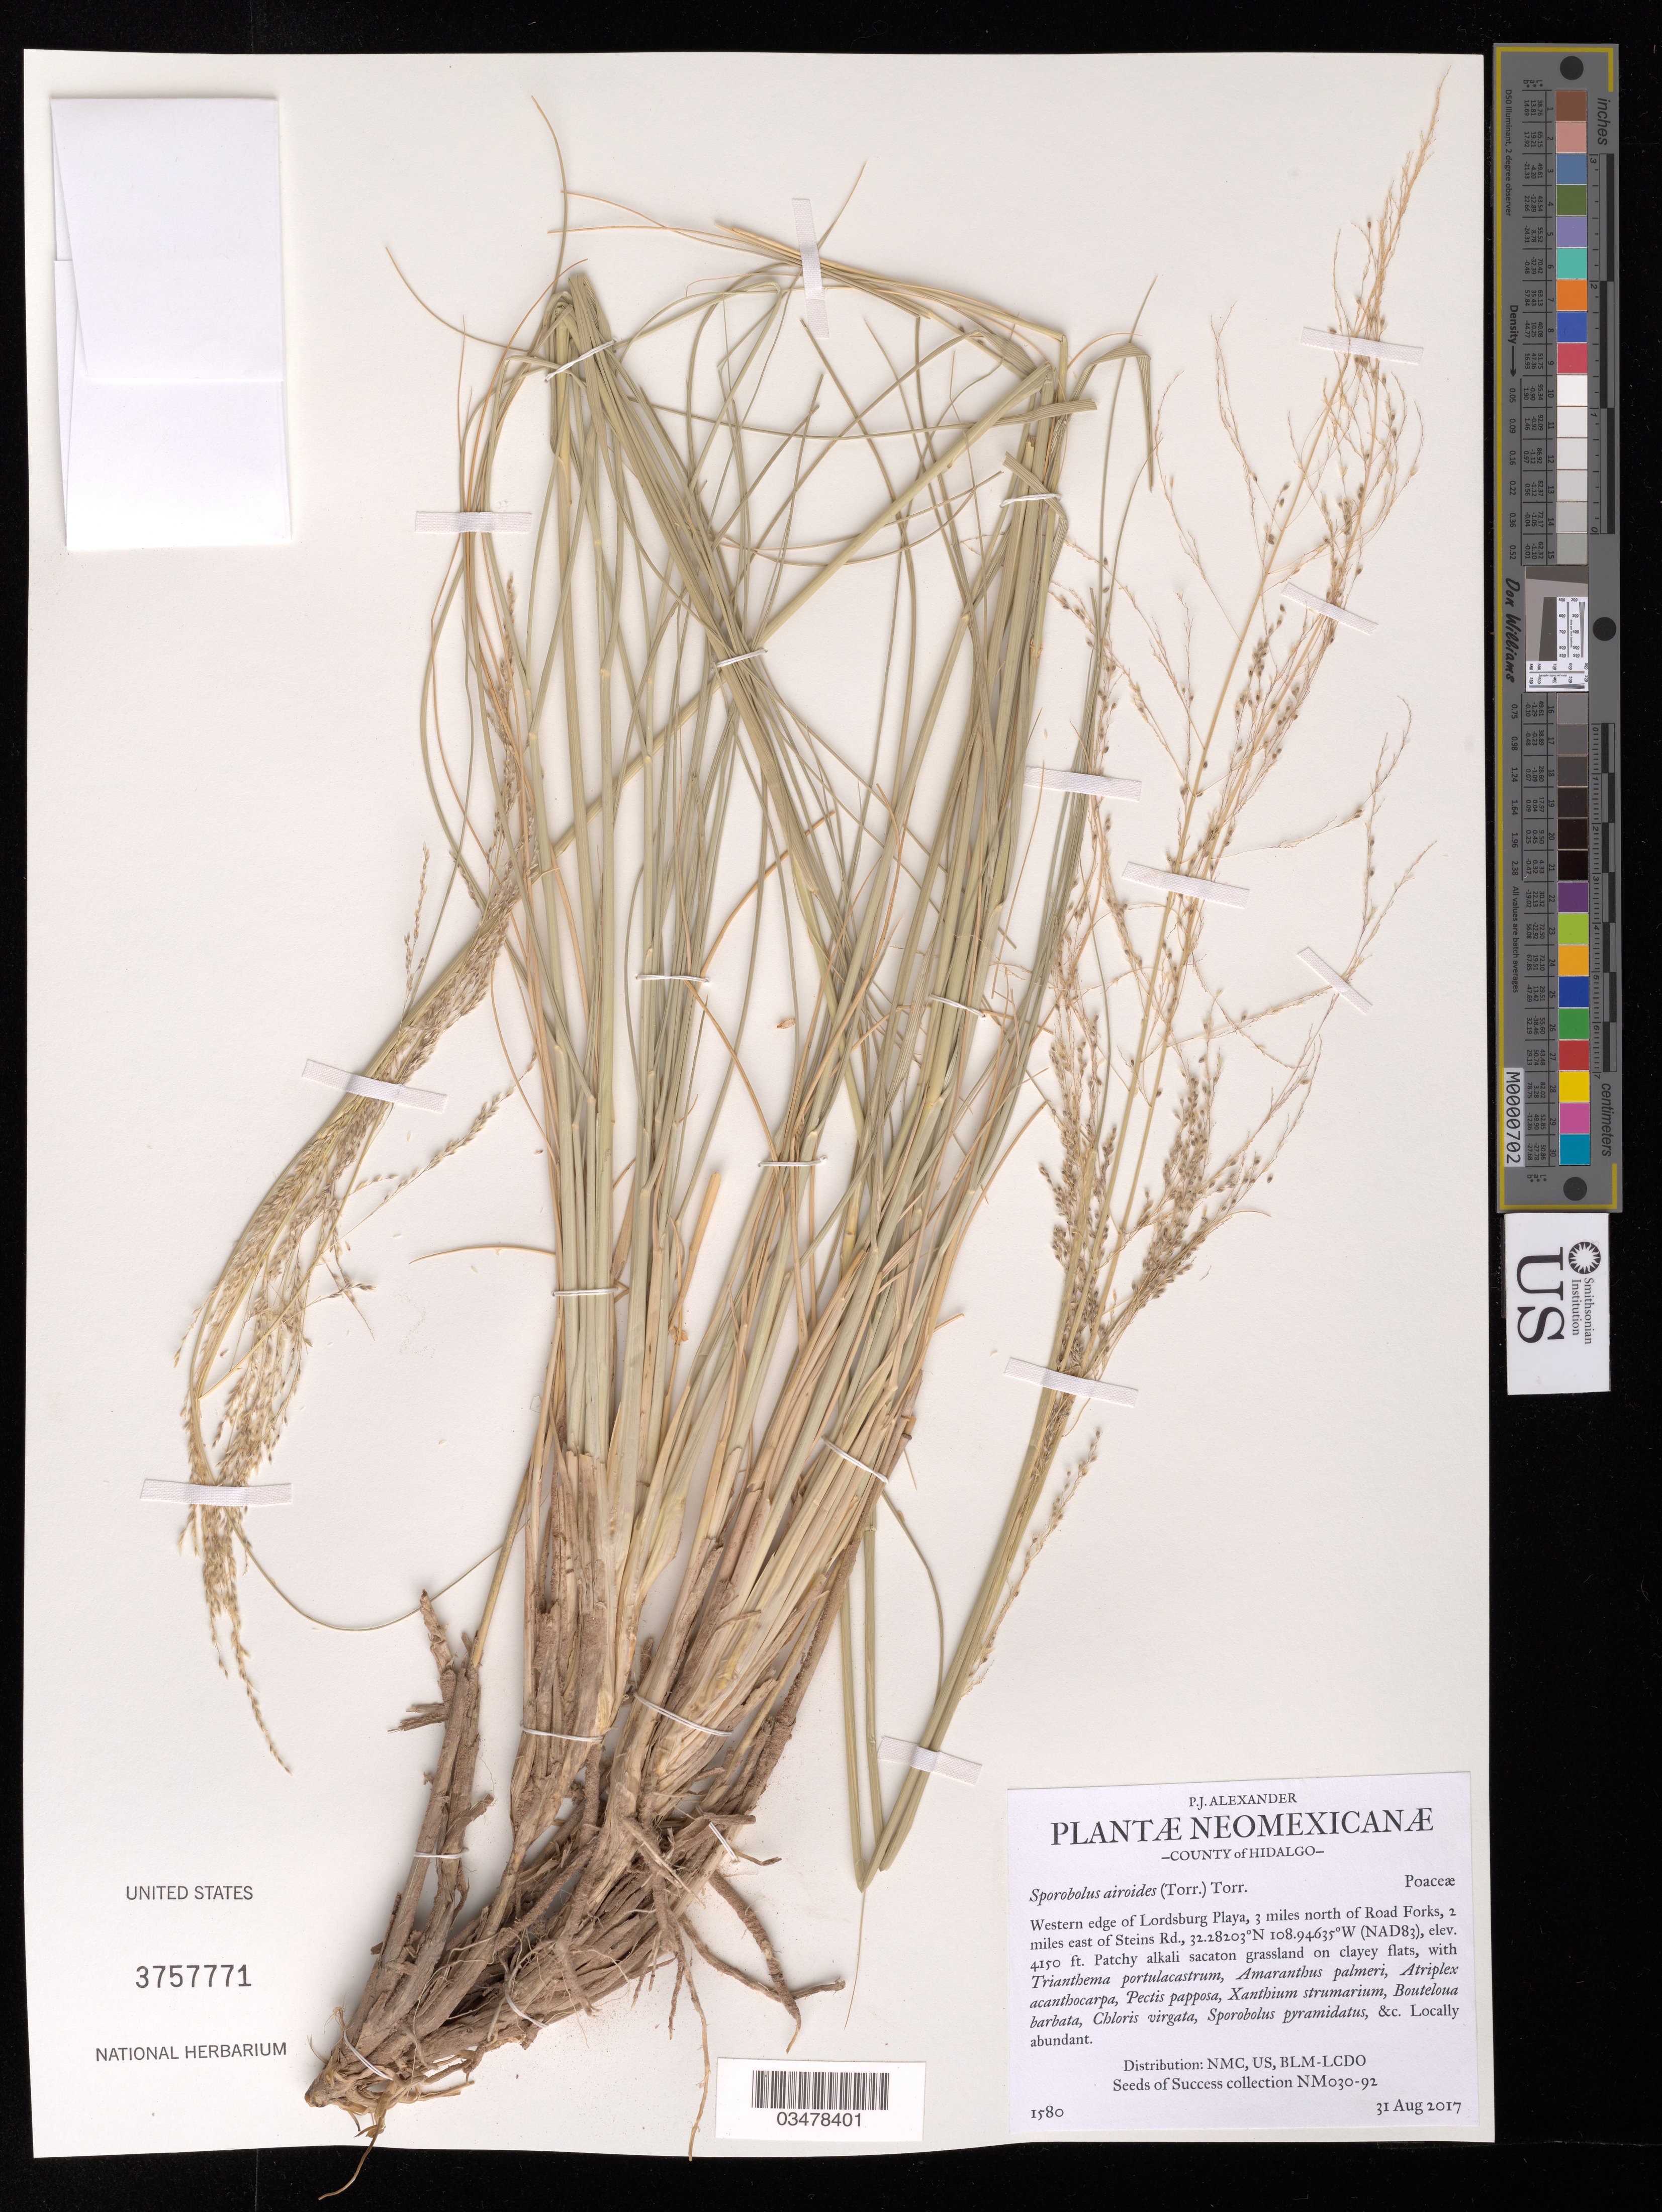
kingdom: Plantae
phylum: Tracheophyta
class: Liliopsida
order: Poales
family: Poaceae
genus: Sporobolus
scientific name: Sporobolus airoides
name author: (Torr.) Torr.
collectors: P. Alexander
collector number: NM030-092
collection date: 2017-08-31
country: United States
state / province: New Mexico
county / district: Hidalgo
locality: Allotment 01068, Western edge of Lordsburg Playa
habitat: Patchy alkali sacaton grassland on clayey flats. Ecological site: Salt Flats (R042XB036NM). With Pectis papposa, Bouteloua barbata, Chloris virgata, etc.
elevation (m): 1265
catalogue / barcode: US 3757771